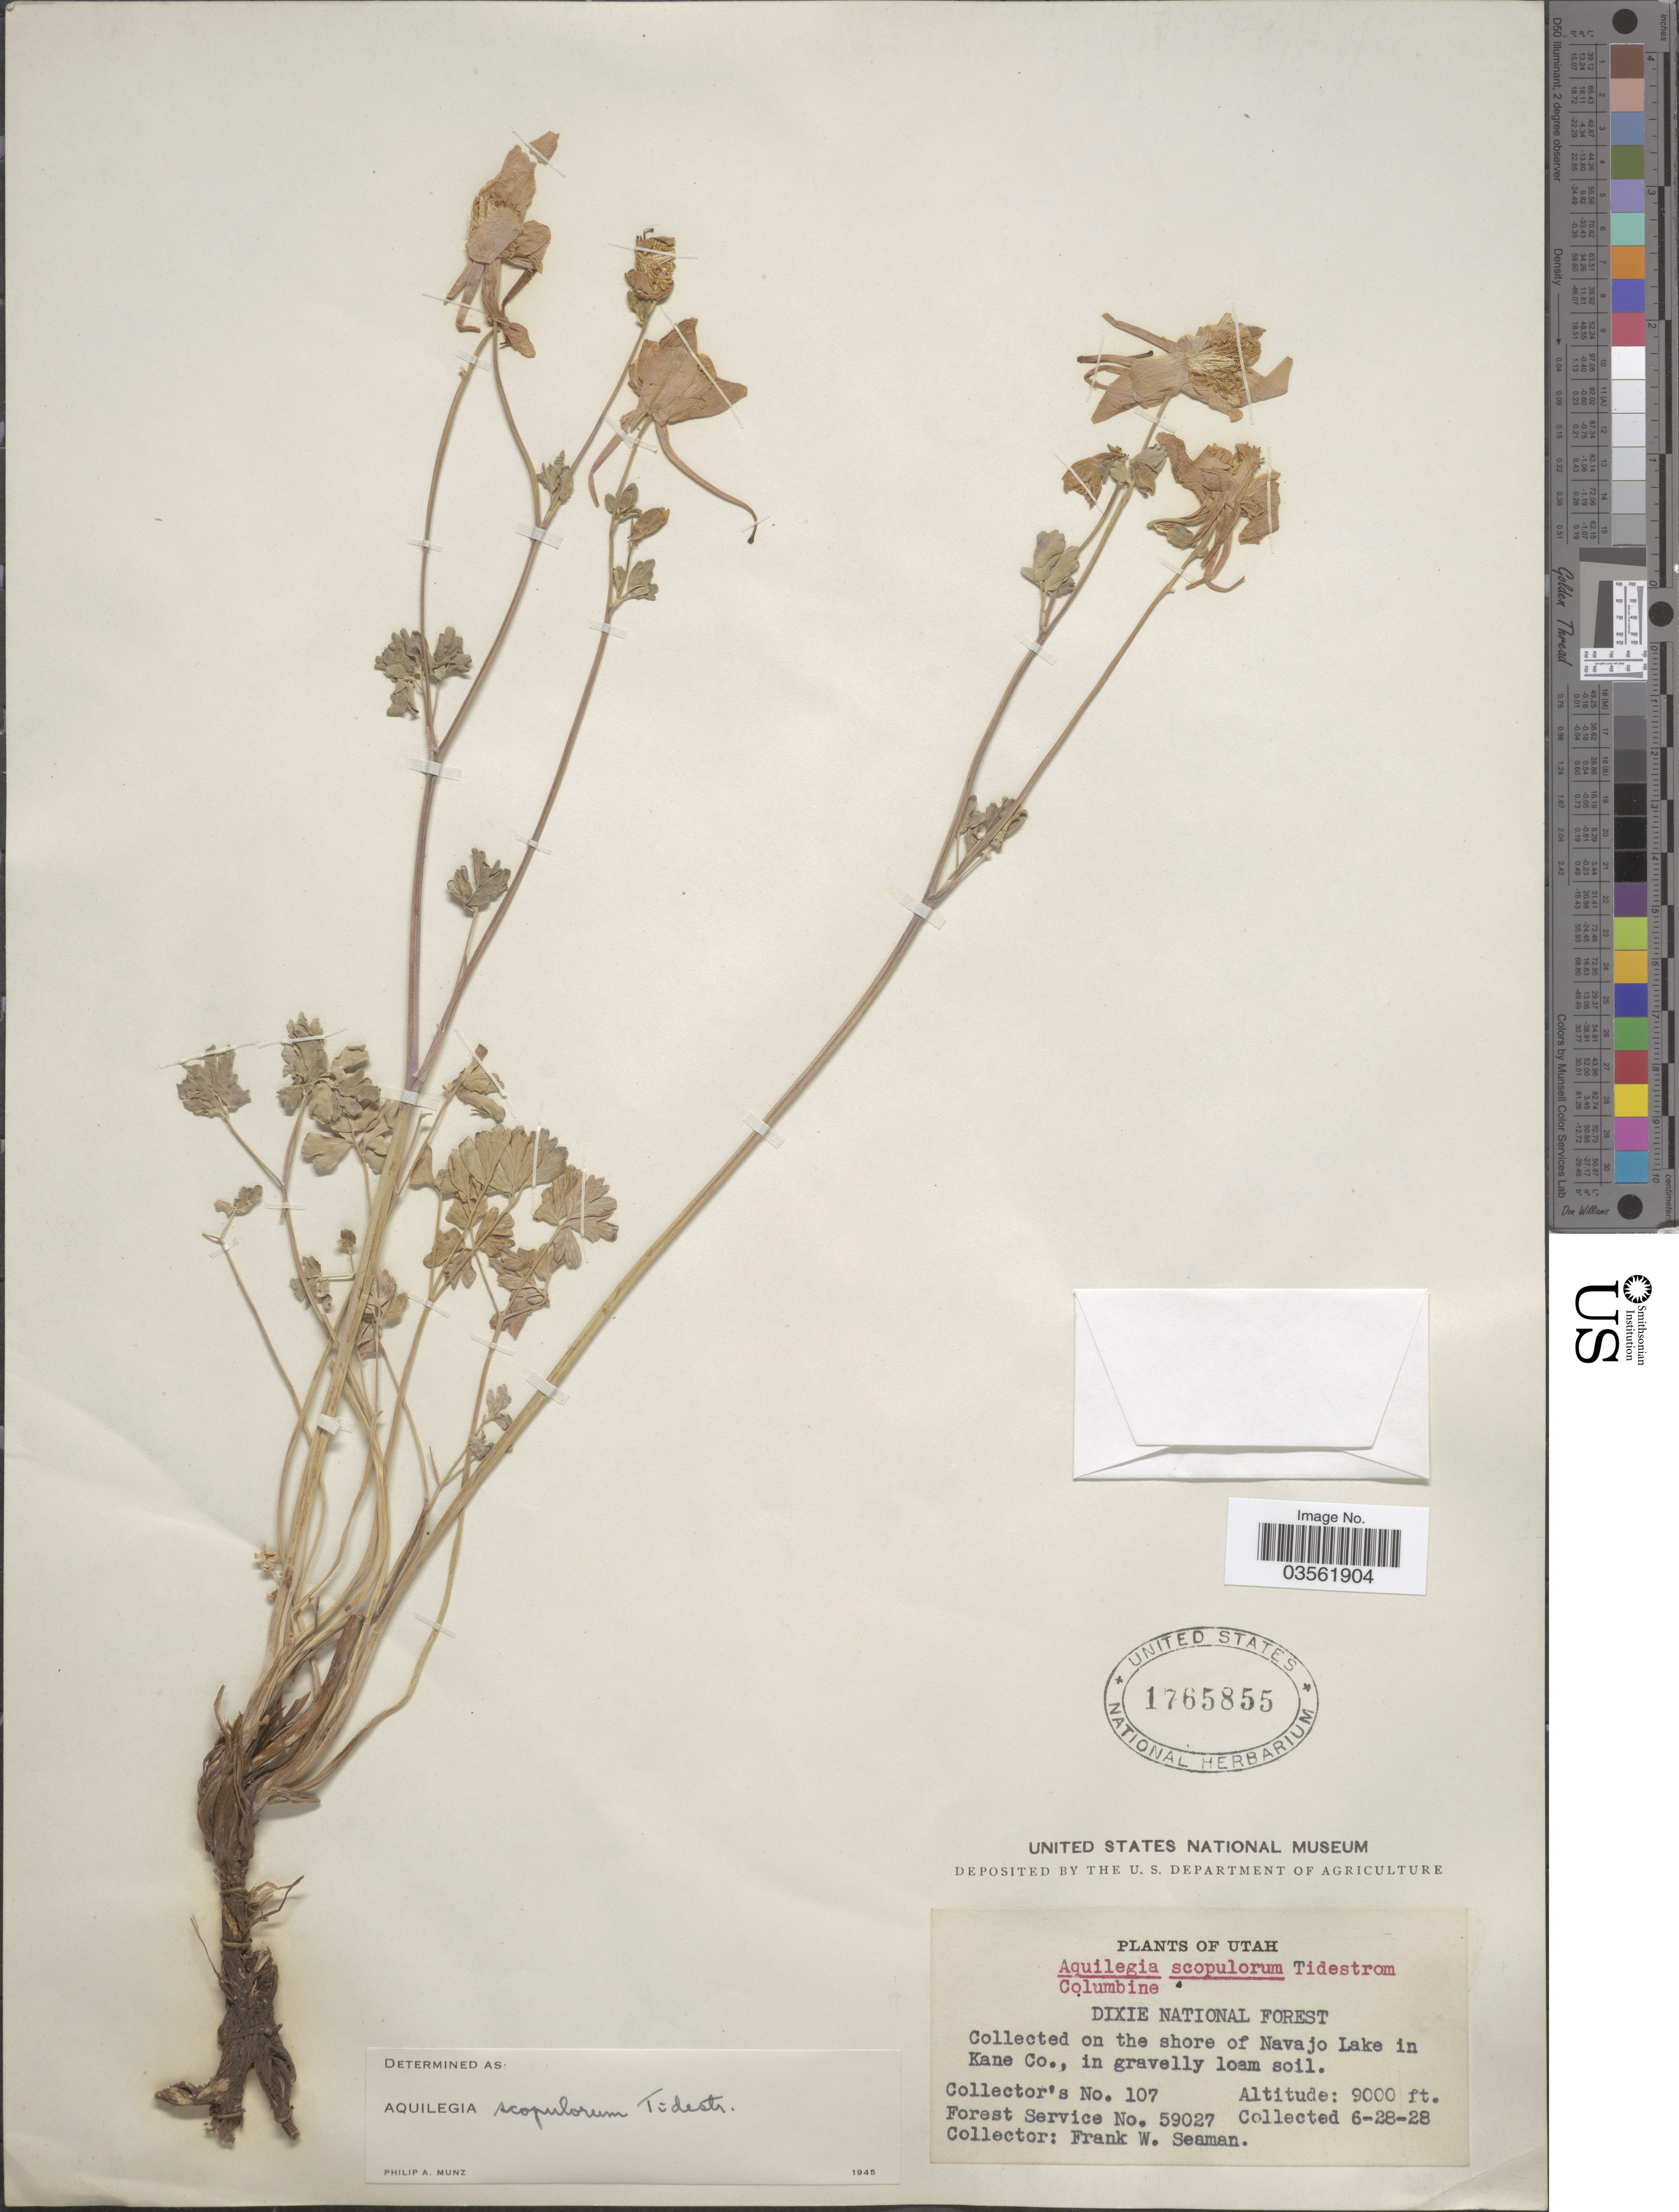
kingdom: Plantae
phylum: Tracheophyta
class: Magnoliopsida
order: Ranunculales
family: Ranunculaceae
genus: Aquilegia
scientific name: Aquilegia scopulorum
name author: Tidestr.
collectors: F. Seaman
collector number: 107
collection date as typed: Transcribed d/m/y: 28/6/28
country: United States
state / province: Utah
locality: Dixie National Forest. The shore of Navajo Lake in Kane Co.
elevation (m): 2743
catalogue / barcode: US 1765855